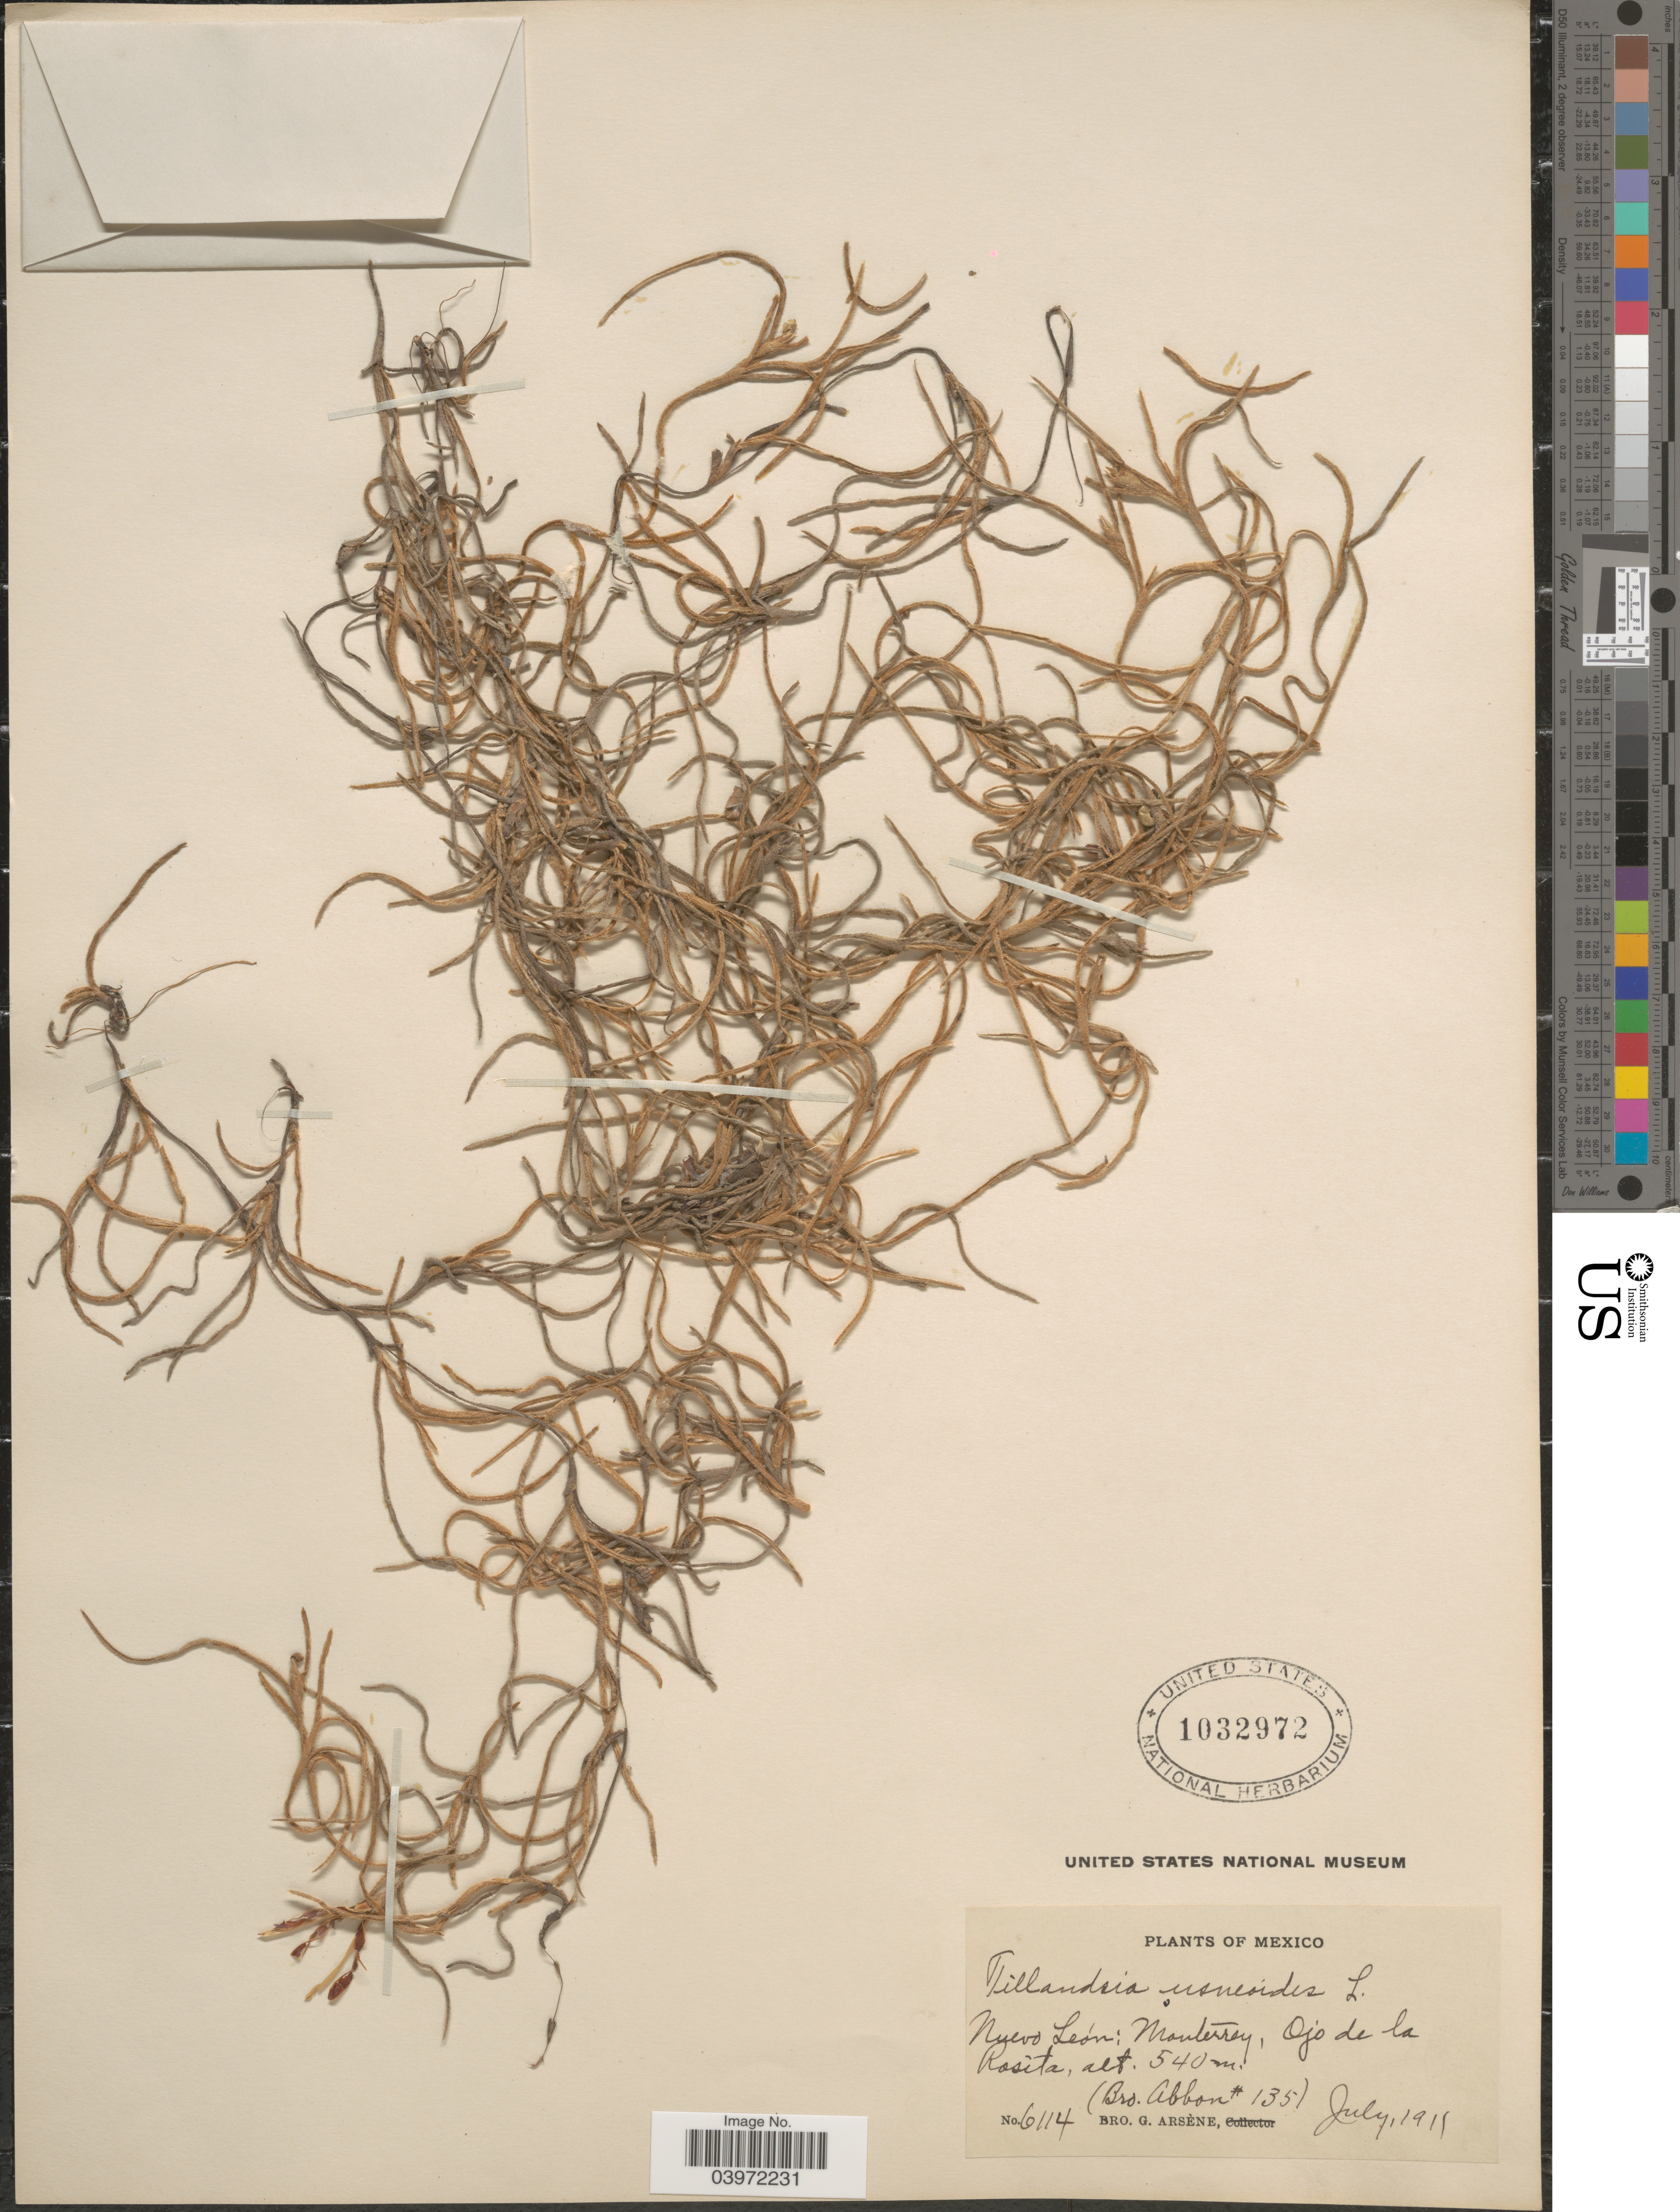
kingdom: Plantae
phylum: Tracheophyta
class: Liliopsida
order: Poales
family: Bromeliaceae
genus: Tillandsia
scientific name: Tillandsia usneoides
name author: (L.) L.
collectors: Bro. G. Arsène & Bro. Abbon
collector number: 6114/135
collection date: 1911-07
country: Mexico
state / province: Nuevo León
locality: Monterrey, Ojo de la Rosita.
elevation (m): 540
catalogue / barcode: US 1032972